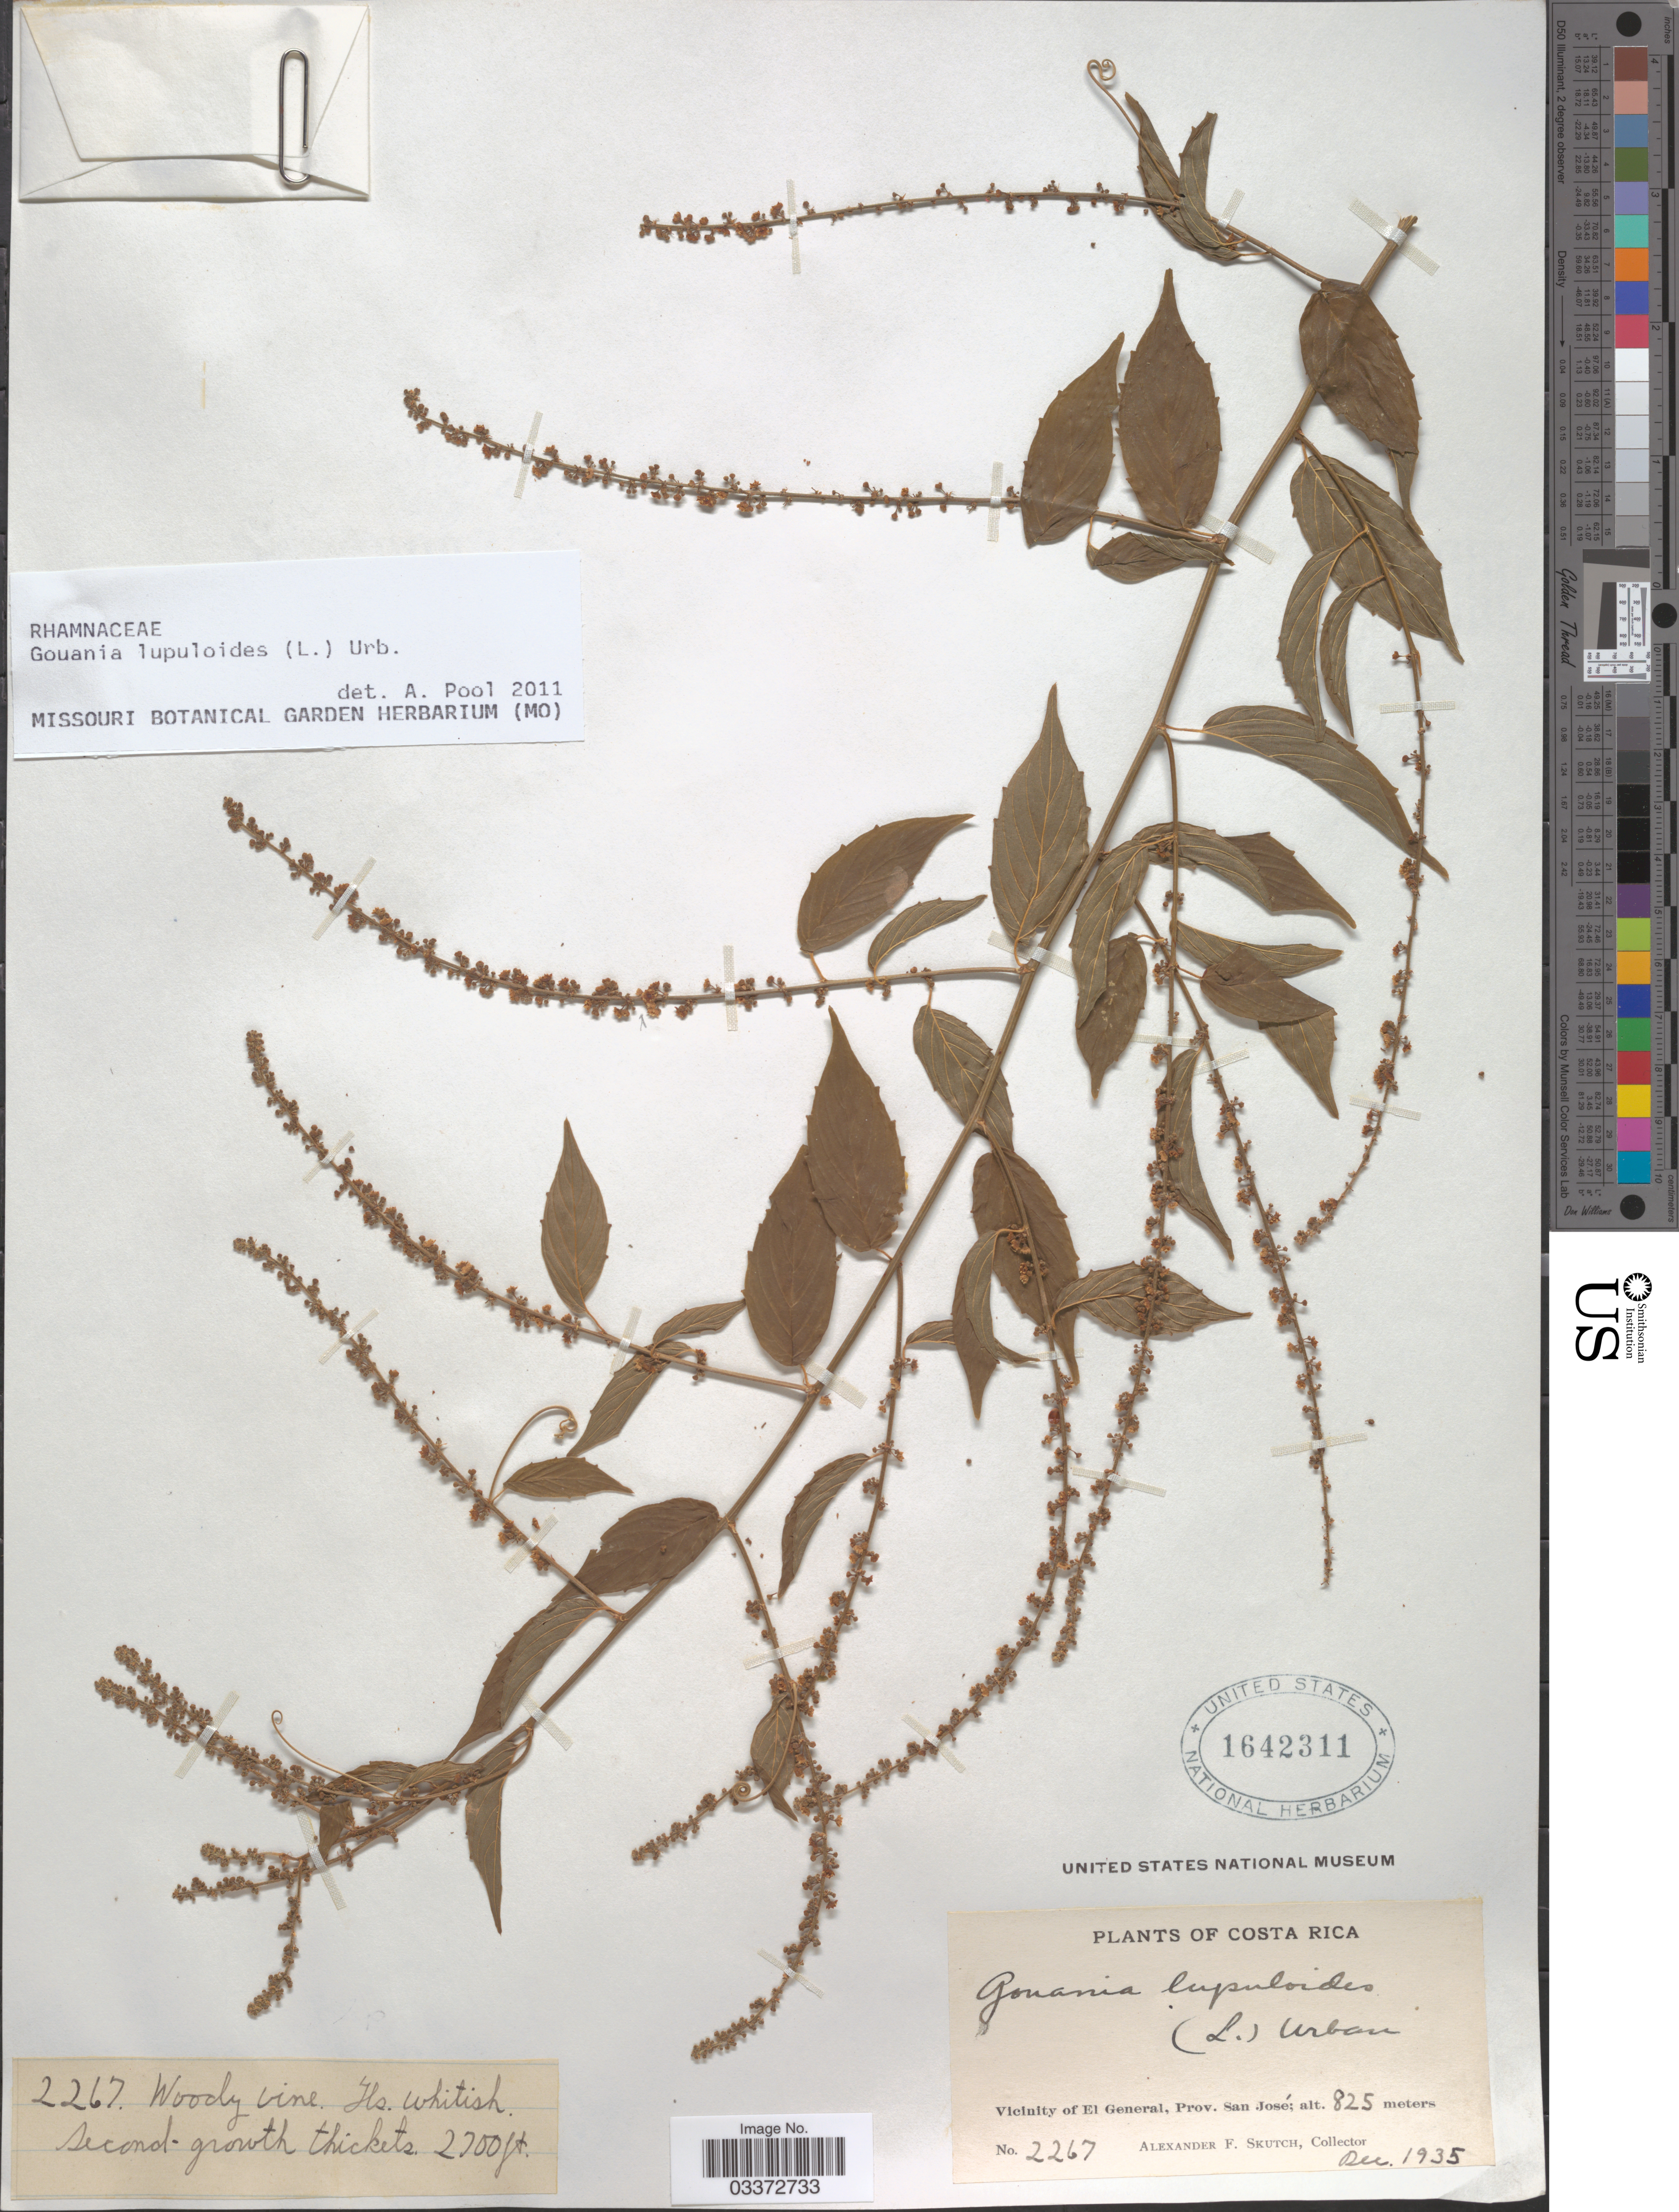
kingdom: Plantae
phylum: Tracheophyta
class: Magnoliopsida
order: Rosales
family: Rhamnaceae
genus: Gouania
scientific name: Gouania lupuloides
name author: (L.) Urb.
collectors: A. F. Skutch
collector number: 2267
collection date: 1935-12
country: Costa Rica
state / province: San José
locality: Vicinity of El General.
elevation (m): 825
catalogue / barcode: US 1642311